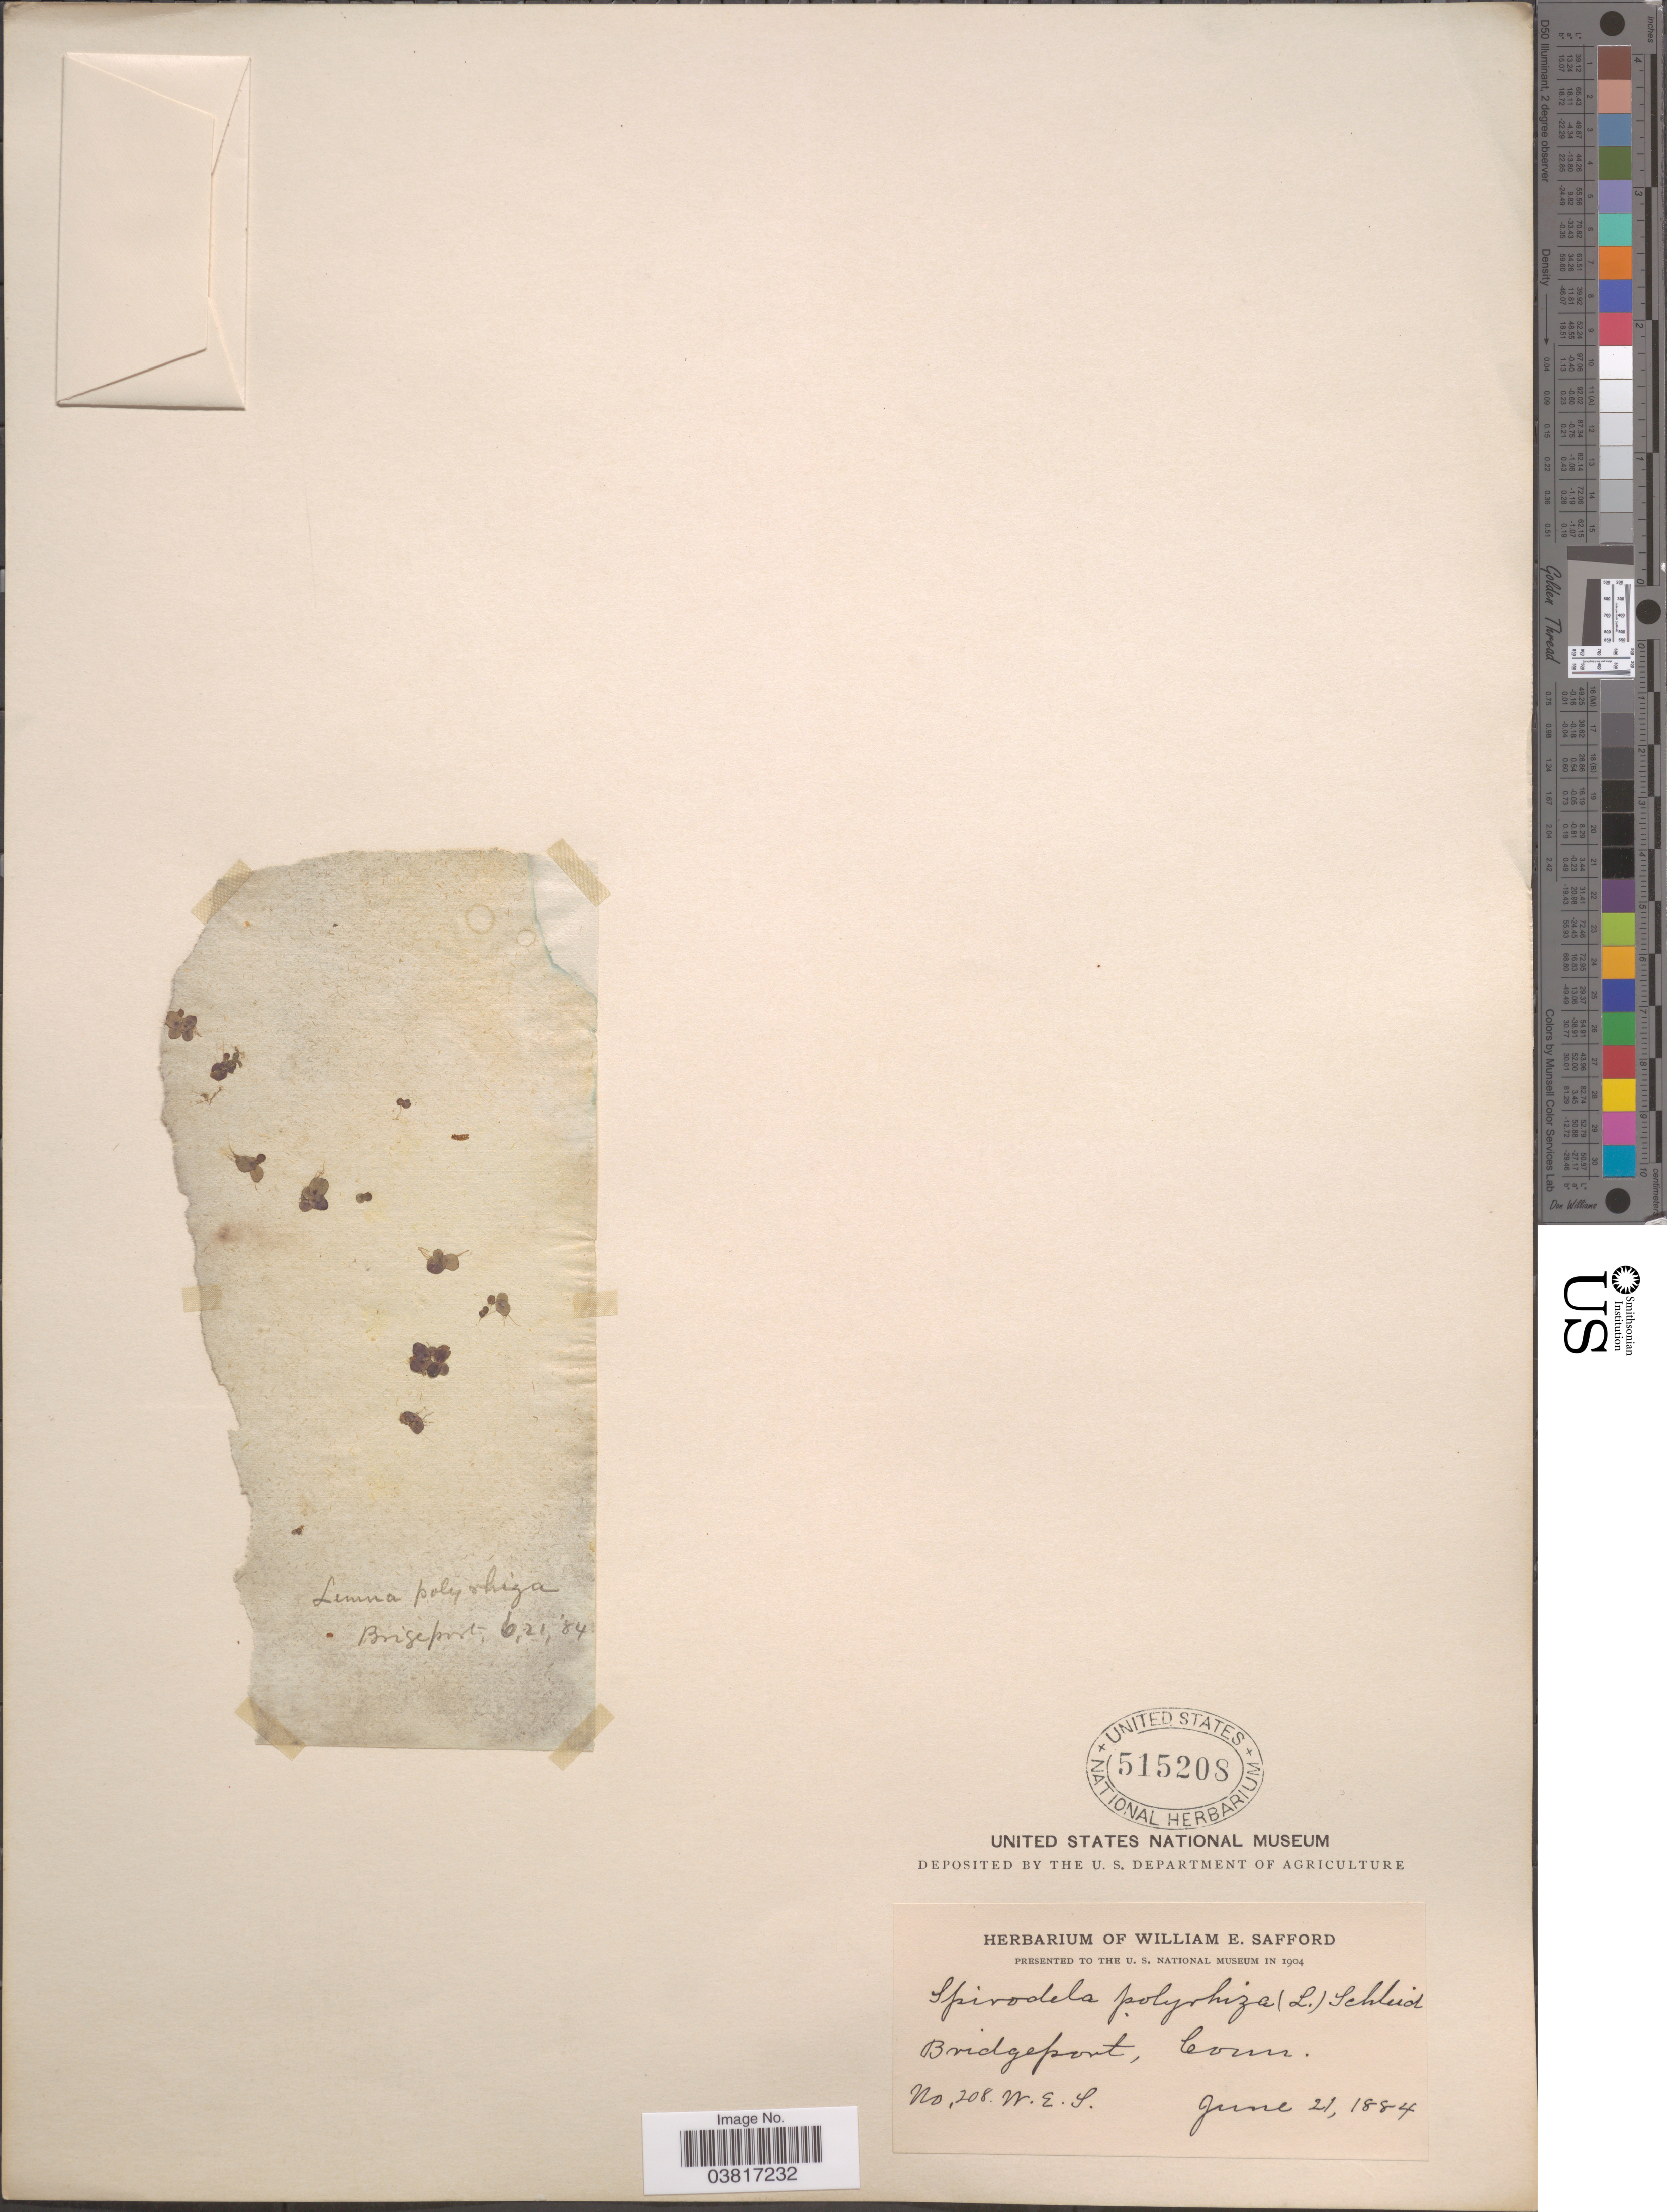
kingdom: Plantae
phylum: Tracheophyta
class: Liliopsida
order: Alismatales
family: Araceae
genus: Spirodela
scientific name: Spirodela polyrrhiza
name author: (L.) Schleid.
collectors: W. E. Safford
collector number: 208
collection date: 1884-06-21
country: United States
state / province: Connecticut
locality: Bridgeport.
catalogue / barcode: US 515208